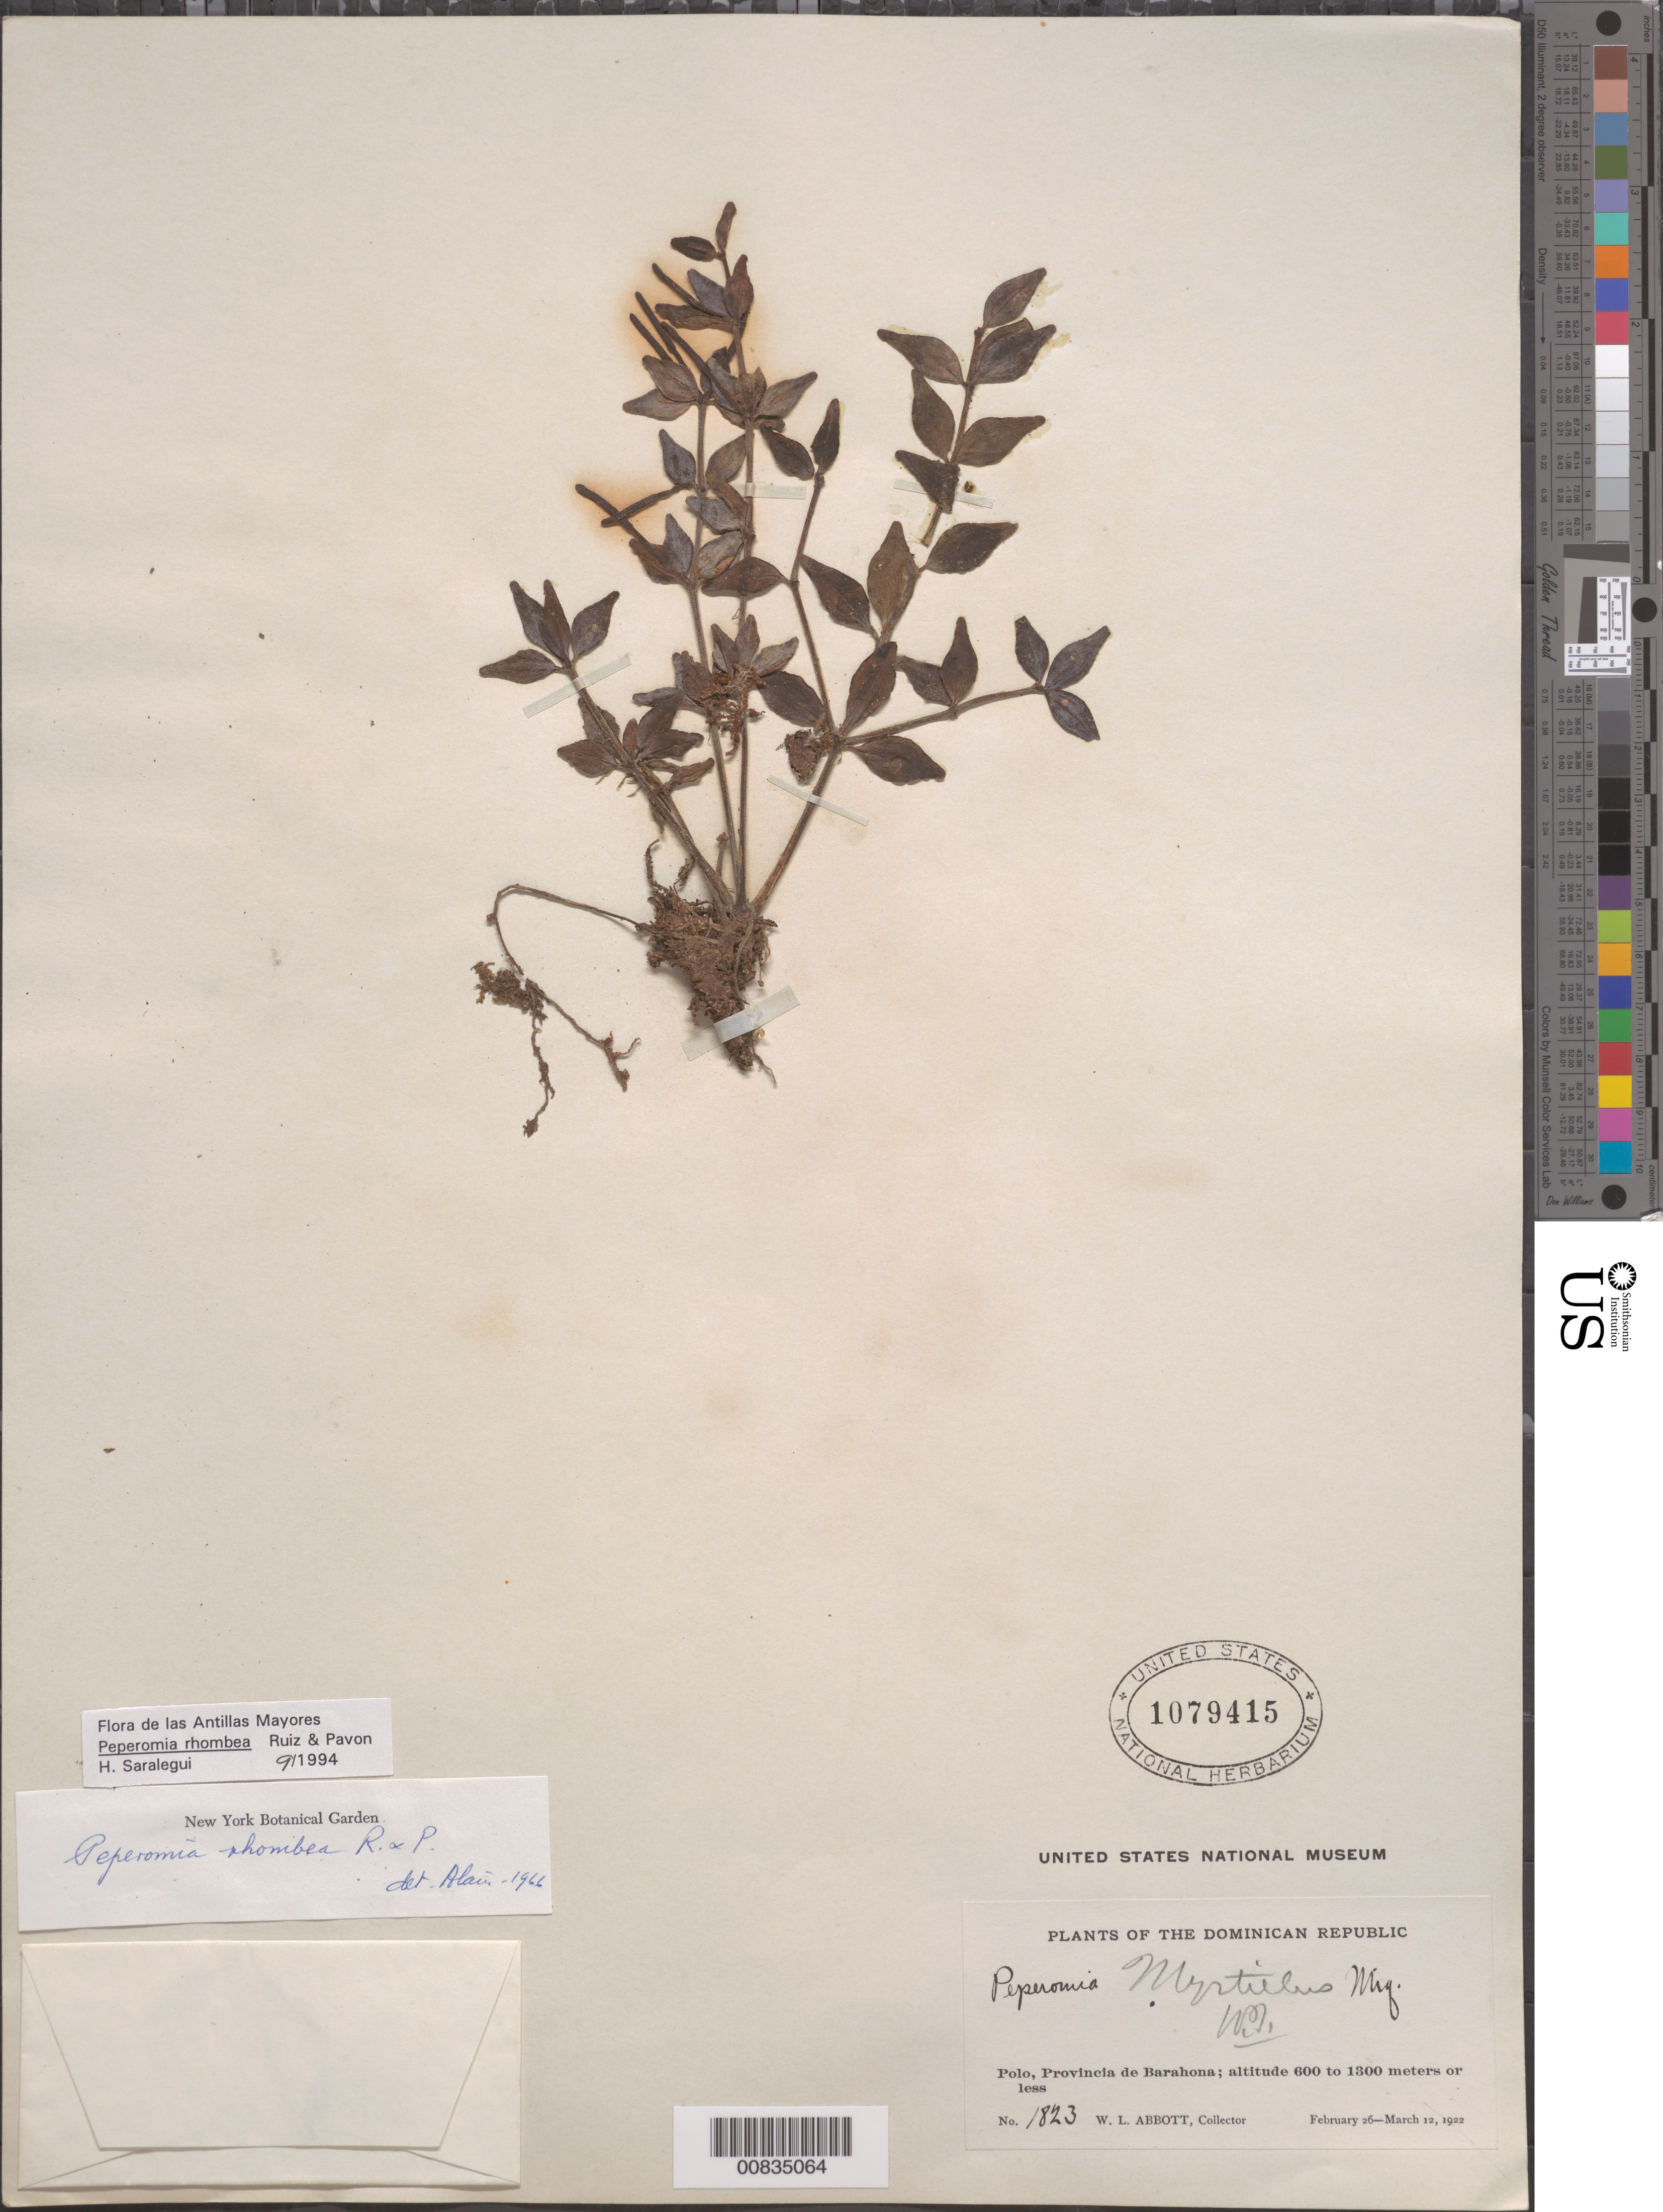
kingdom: Plantae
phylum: Tracheophyta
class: Magnoliopsida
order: Piperales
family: Piperaceae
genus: Peperomia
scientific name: Peperomia rhombea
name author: Ruiz & Pav.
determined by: Saralegui Boza, H., (HAJB), Jardin Botanico Nacional (Habana)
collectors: W. L. Abbott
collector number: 1823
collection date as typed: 26 Feb 1922 to 12 Mar 1922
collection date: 1922-02-26/1922-03-12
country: Dominican Republic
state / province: Barahona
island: Hispaniola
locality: Polo.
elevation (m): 600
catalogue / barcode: US 1079415